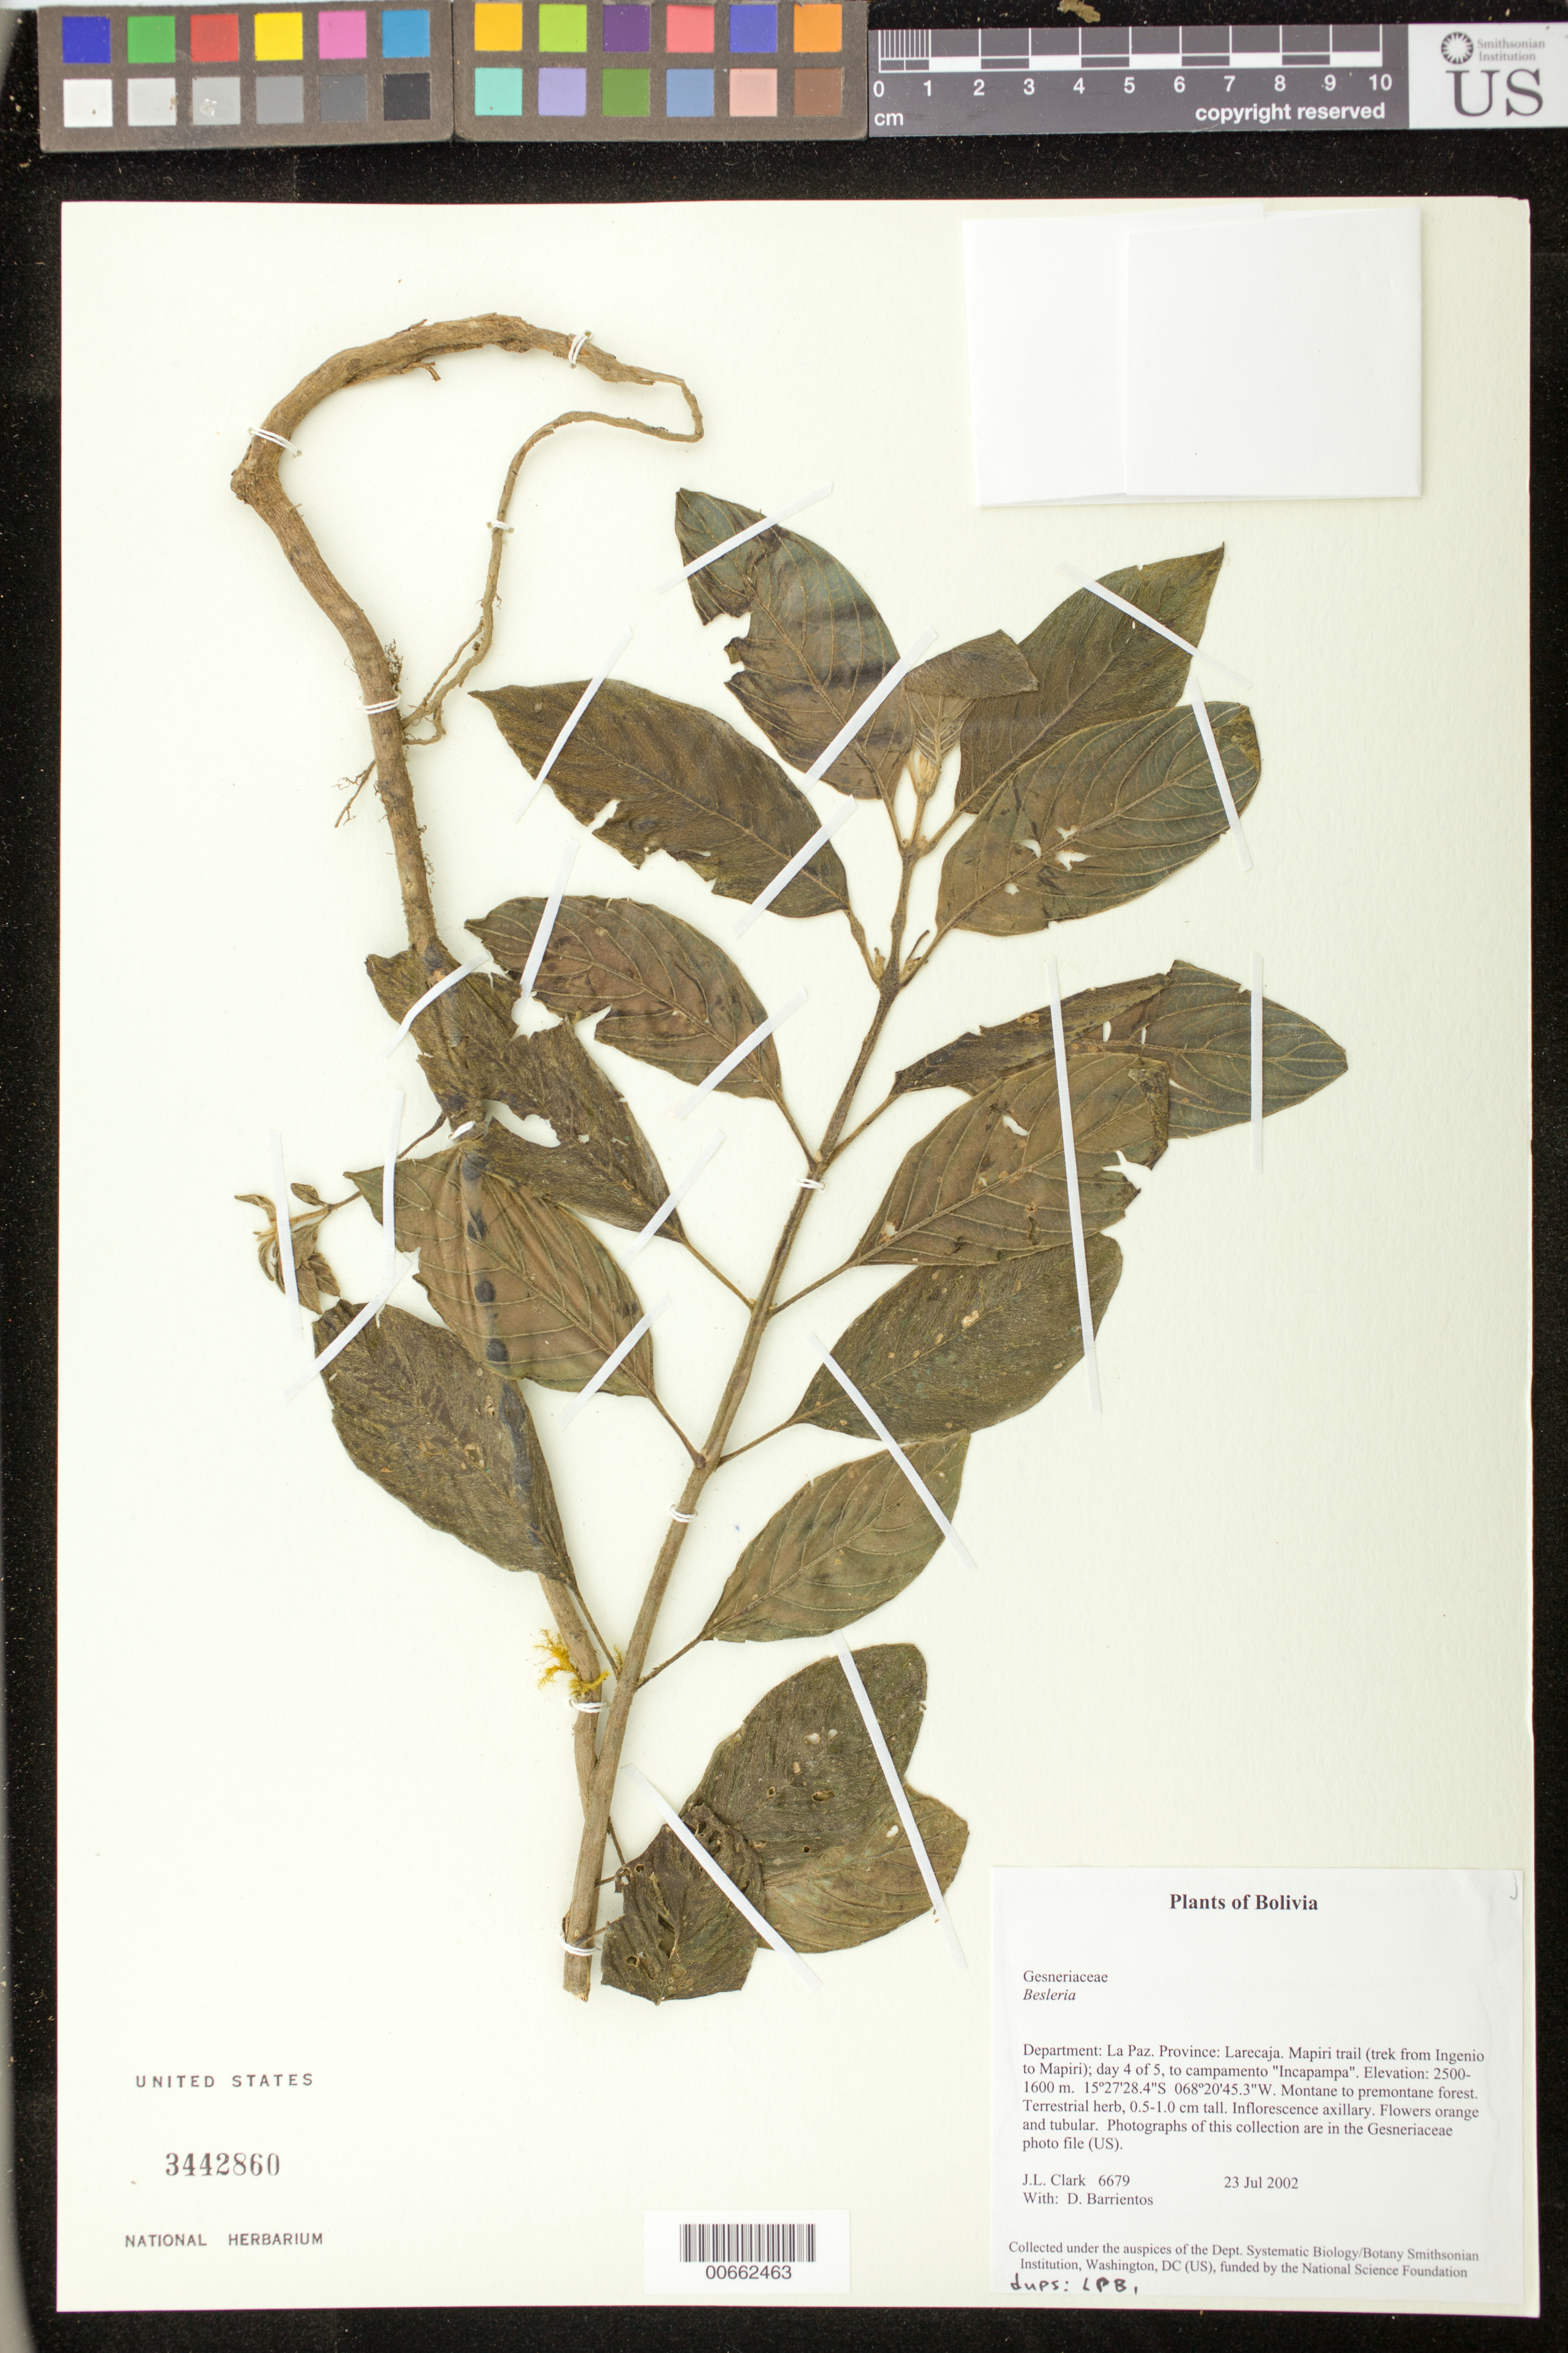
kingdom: Plantae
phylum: Tracheophyta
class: Magnoliopsida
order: Lamiales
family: Gesneriaceae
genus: Besleria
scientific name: Besleria sp.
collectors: J. L. Clark & D. Barrientos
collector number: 6679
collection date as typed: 23 Jul 2002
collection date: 2002-07-23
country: Bolivia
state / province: La Paz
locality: Larecaja, Mapiri trail (trek from Ingenio to Mapiri); day 4 of 5, to campamento "Incapampa"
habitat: Montane to premontane forest.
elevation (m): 2500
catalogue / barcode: US 3442860